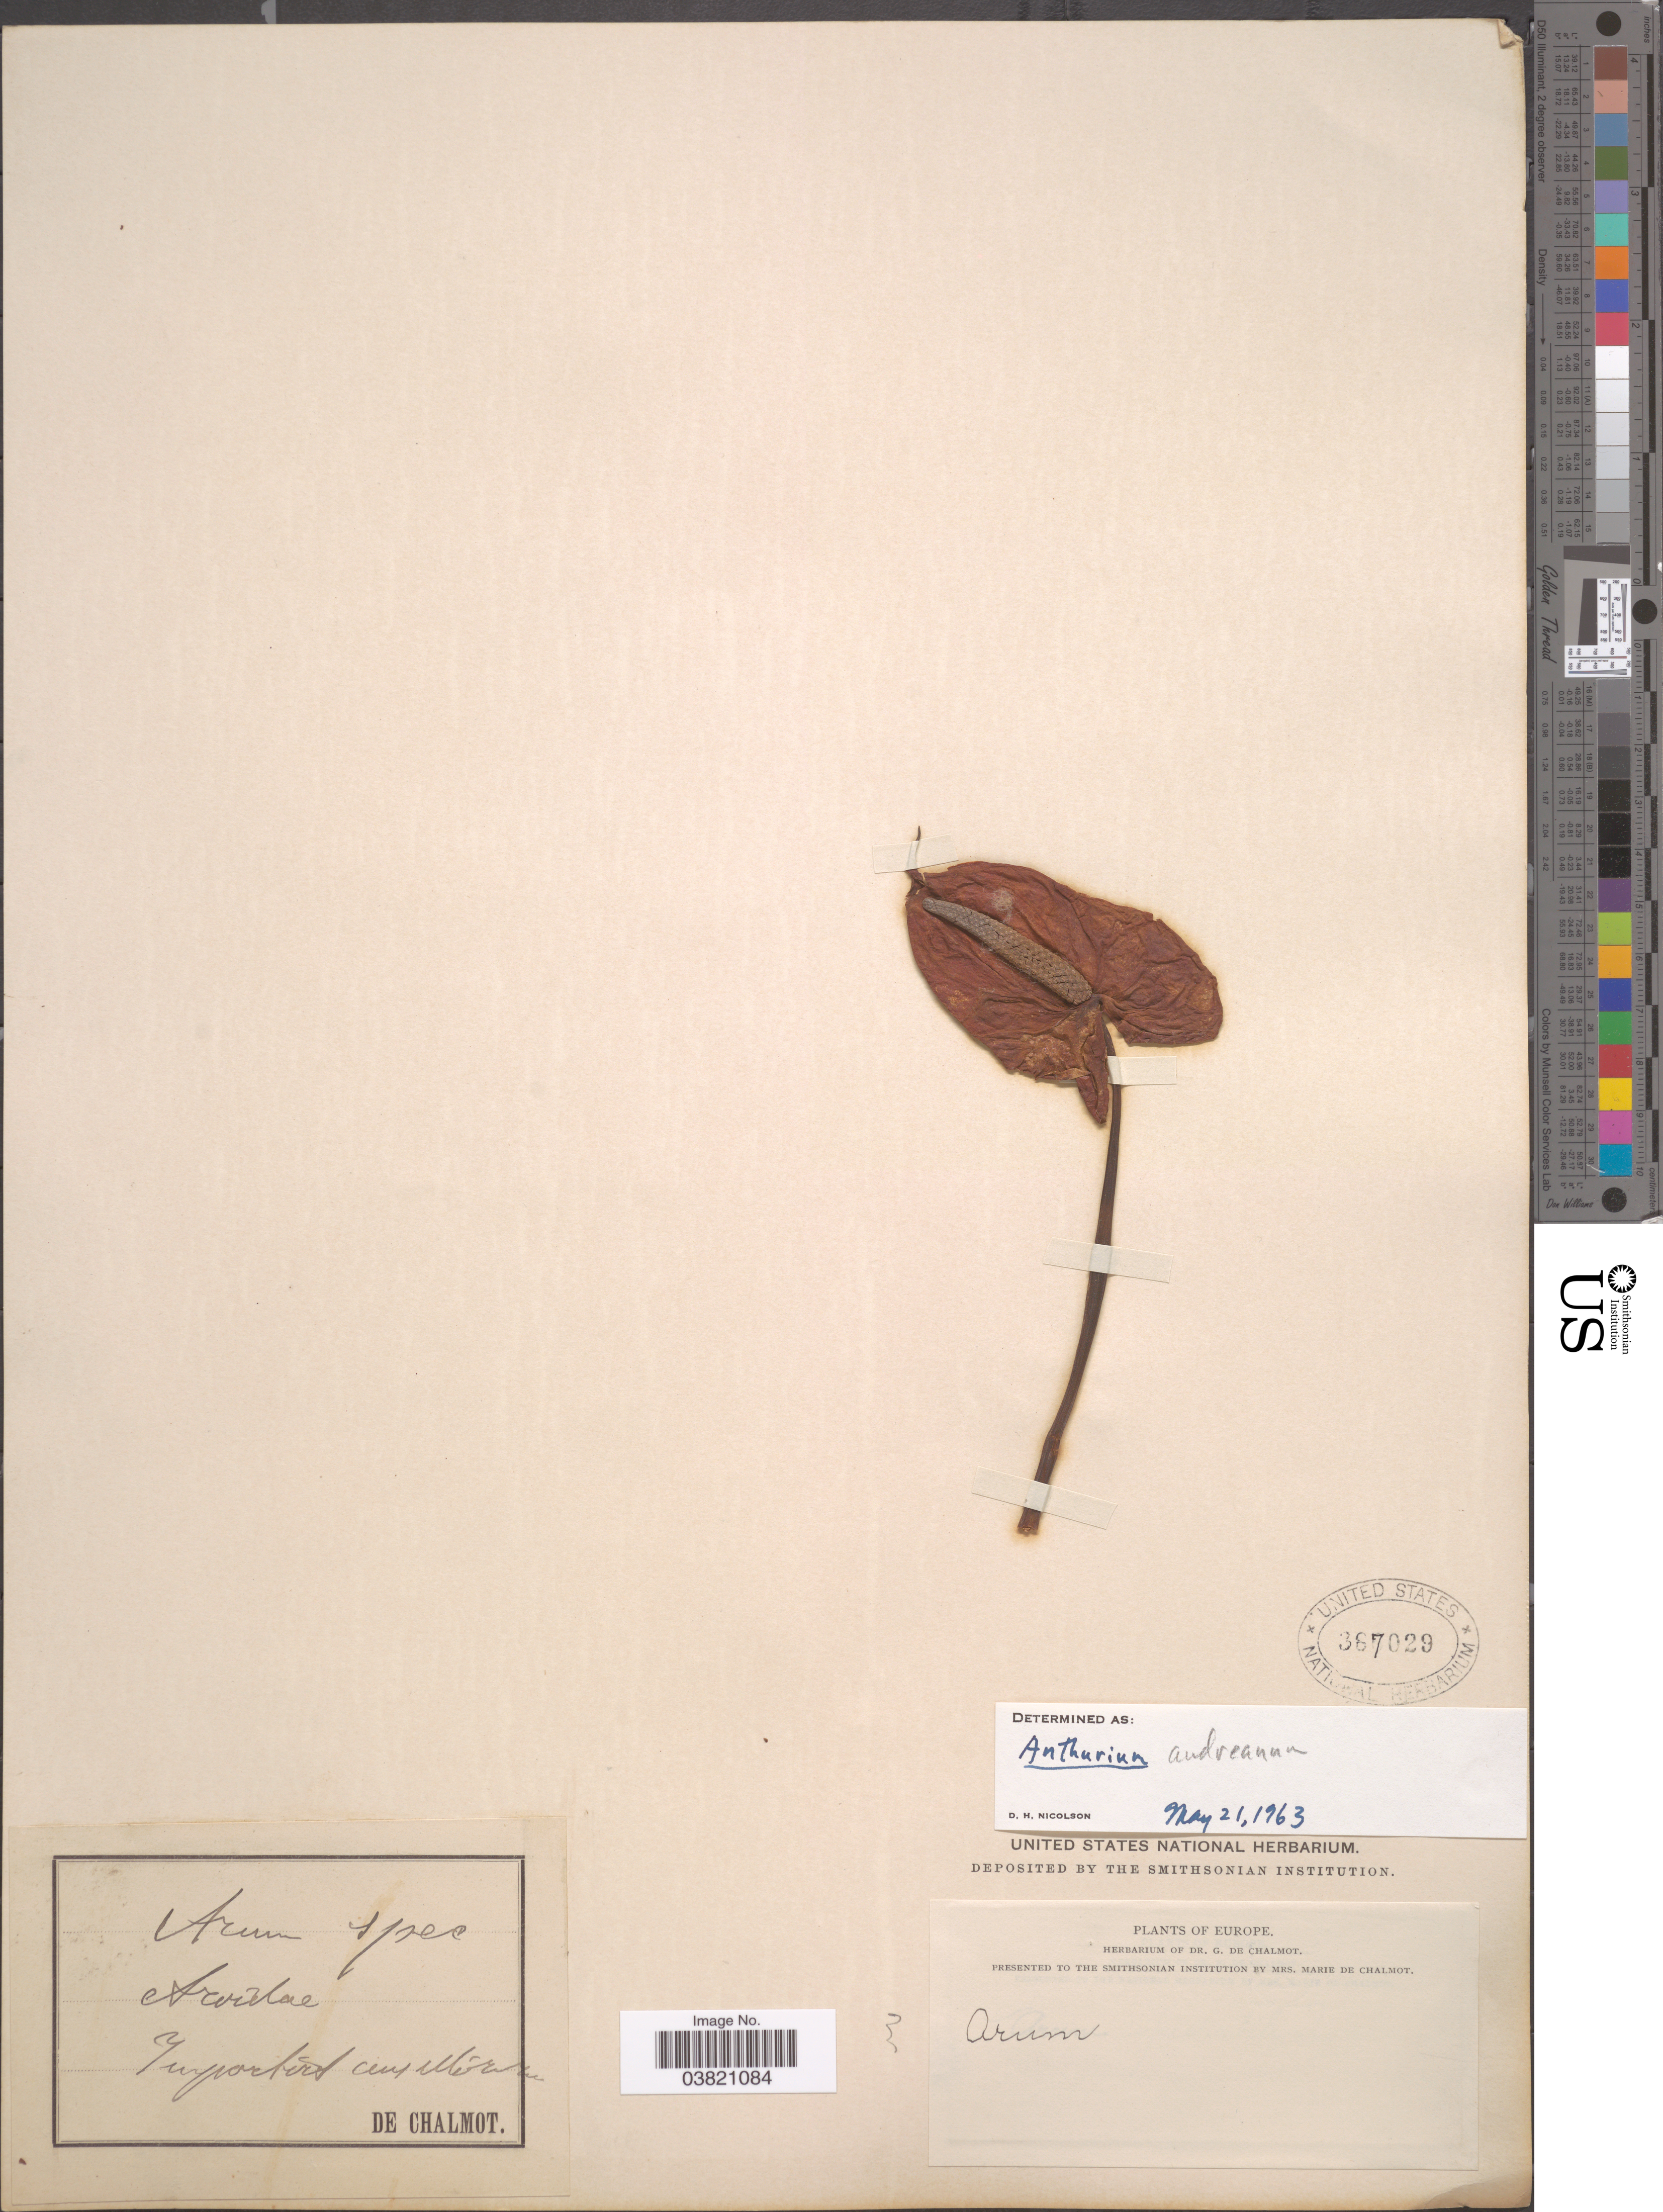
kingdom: Plantae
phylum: Tracheophyta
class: Liliopsida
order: Alismatales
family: Araceae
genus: Anthurium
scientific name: Anthurium andraeanum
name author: Linden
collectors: G. de Chalmot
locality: [illegible text]. Europe.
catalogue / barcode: US 387029